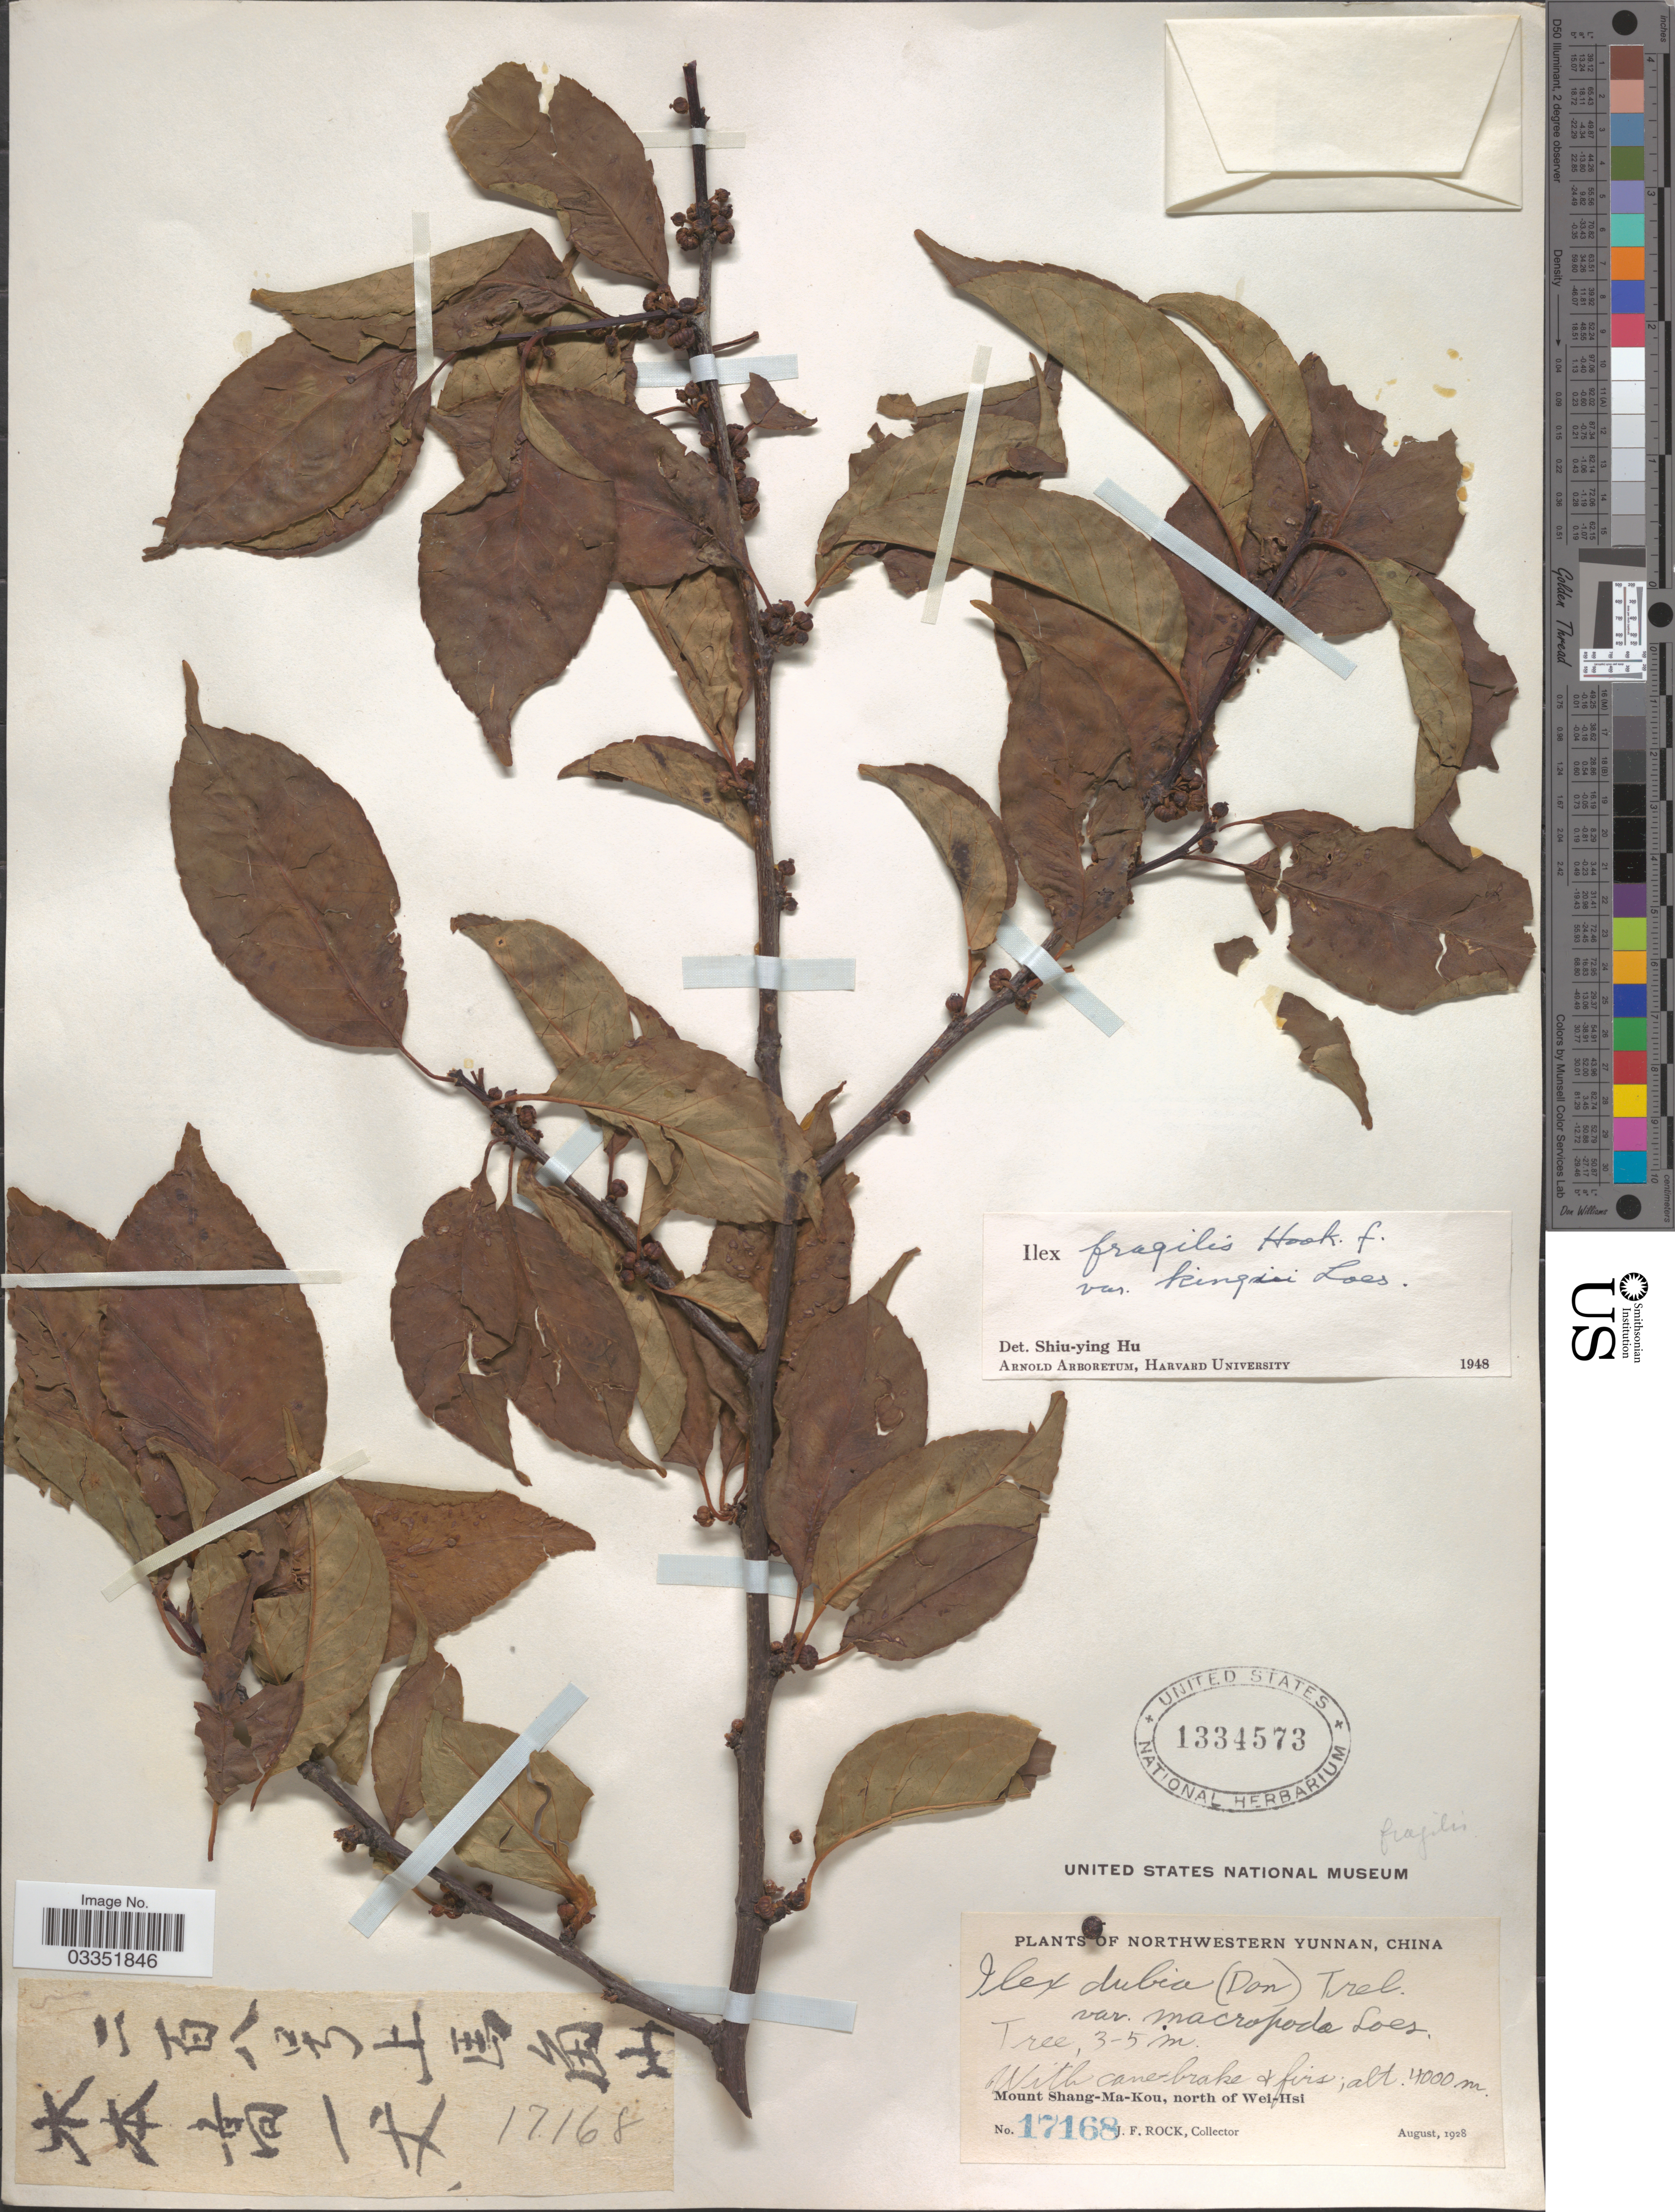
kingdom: Plantae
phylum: Tracheophyta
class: Magnoliopsida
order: Aquifoliales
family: Aquifoliaceae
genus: Ilex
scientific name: Ilex fragilis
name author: Hook. f.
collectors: J. Rock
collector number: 17168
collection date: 1928-08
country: China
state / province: Yunnan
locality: Northwestern Yunnan. Mount Shang-Ma-Kou, north of Wei-Hsi.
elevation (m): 4000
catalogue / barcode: US 1334573